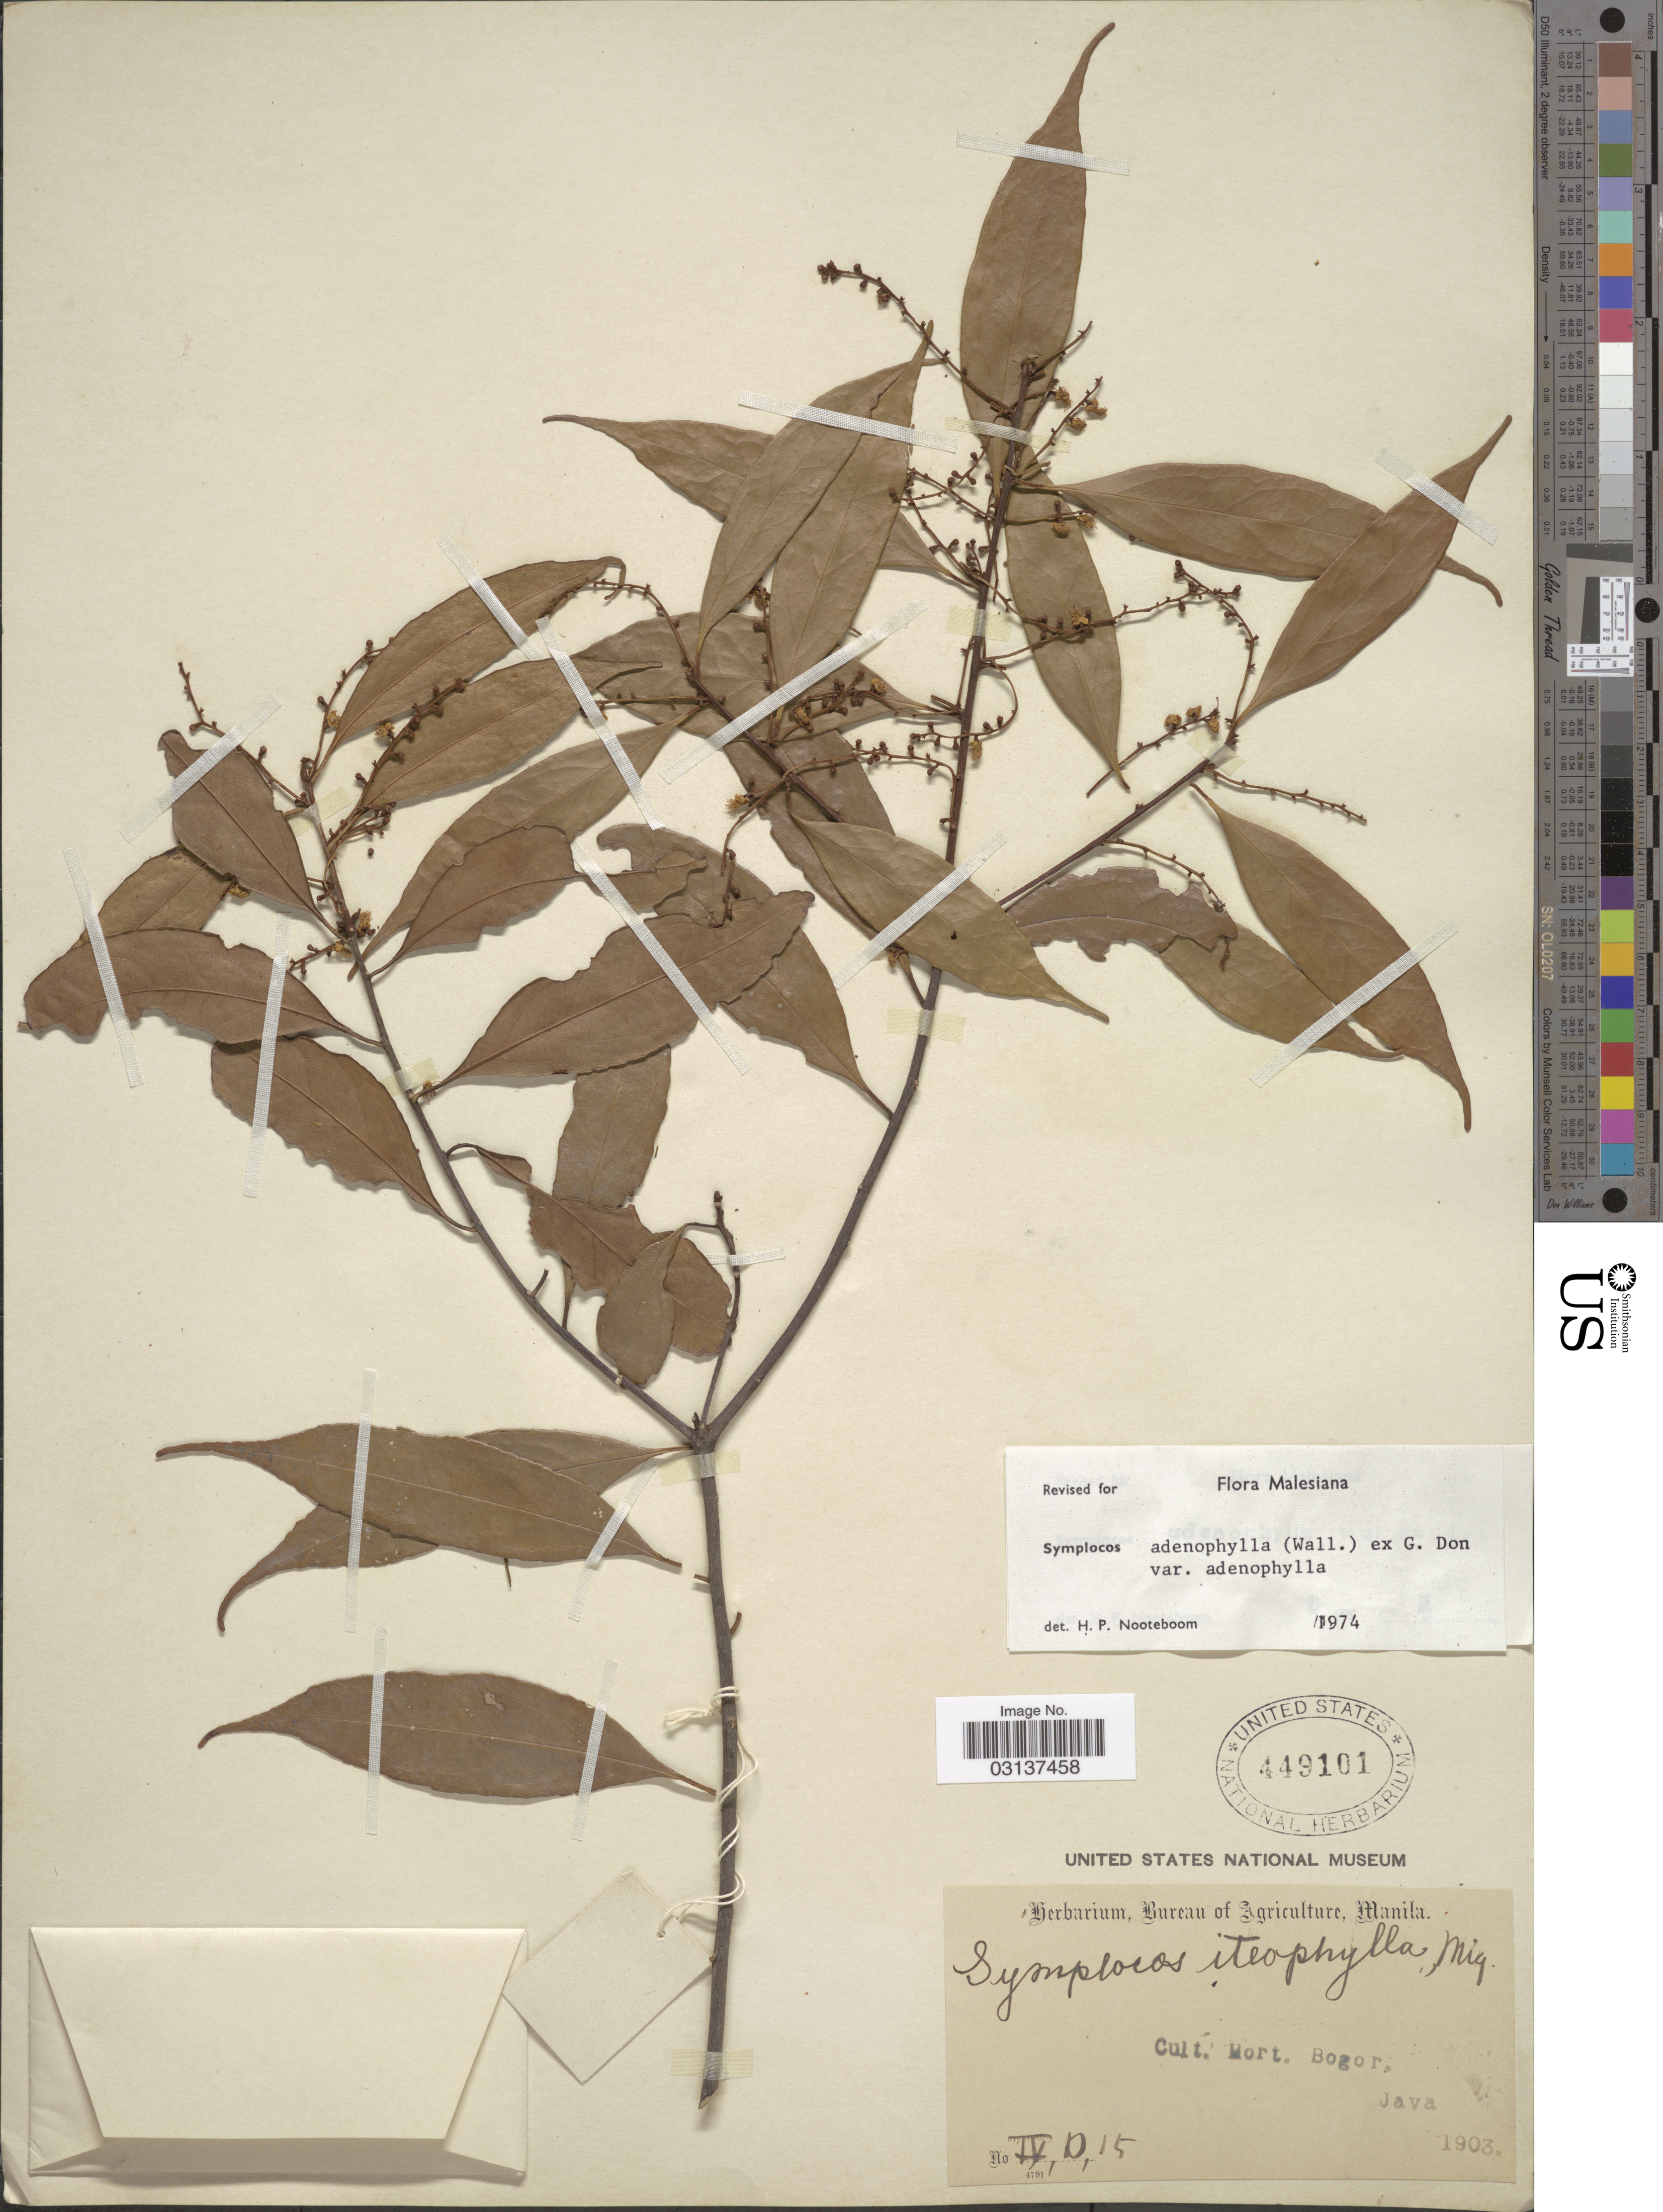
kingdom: Plantae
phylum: Tracheophyta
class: Magnoliopsida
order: Ericales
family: Symplocaceae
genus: Symplocos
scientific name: Symplocos adenophylla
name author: Wall. ex G. Don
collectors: Ex herb. Bureau of Agriculture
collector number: IV,D,15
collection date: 1903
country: Indonesia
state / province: Java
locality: Cult. Hort. Bogor.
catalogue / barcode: US 449101